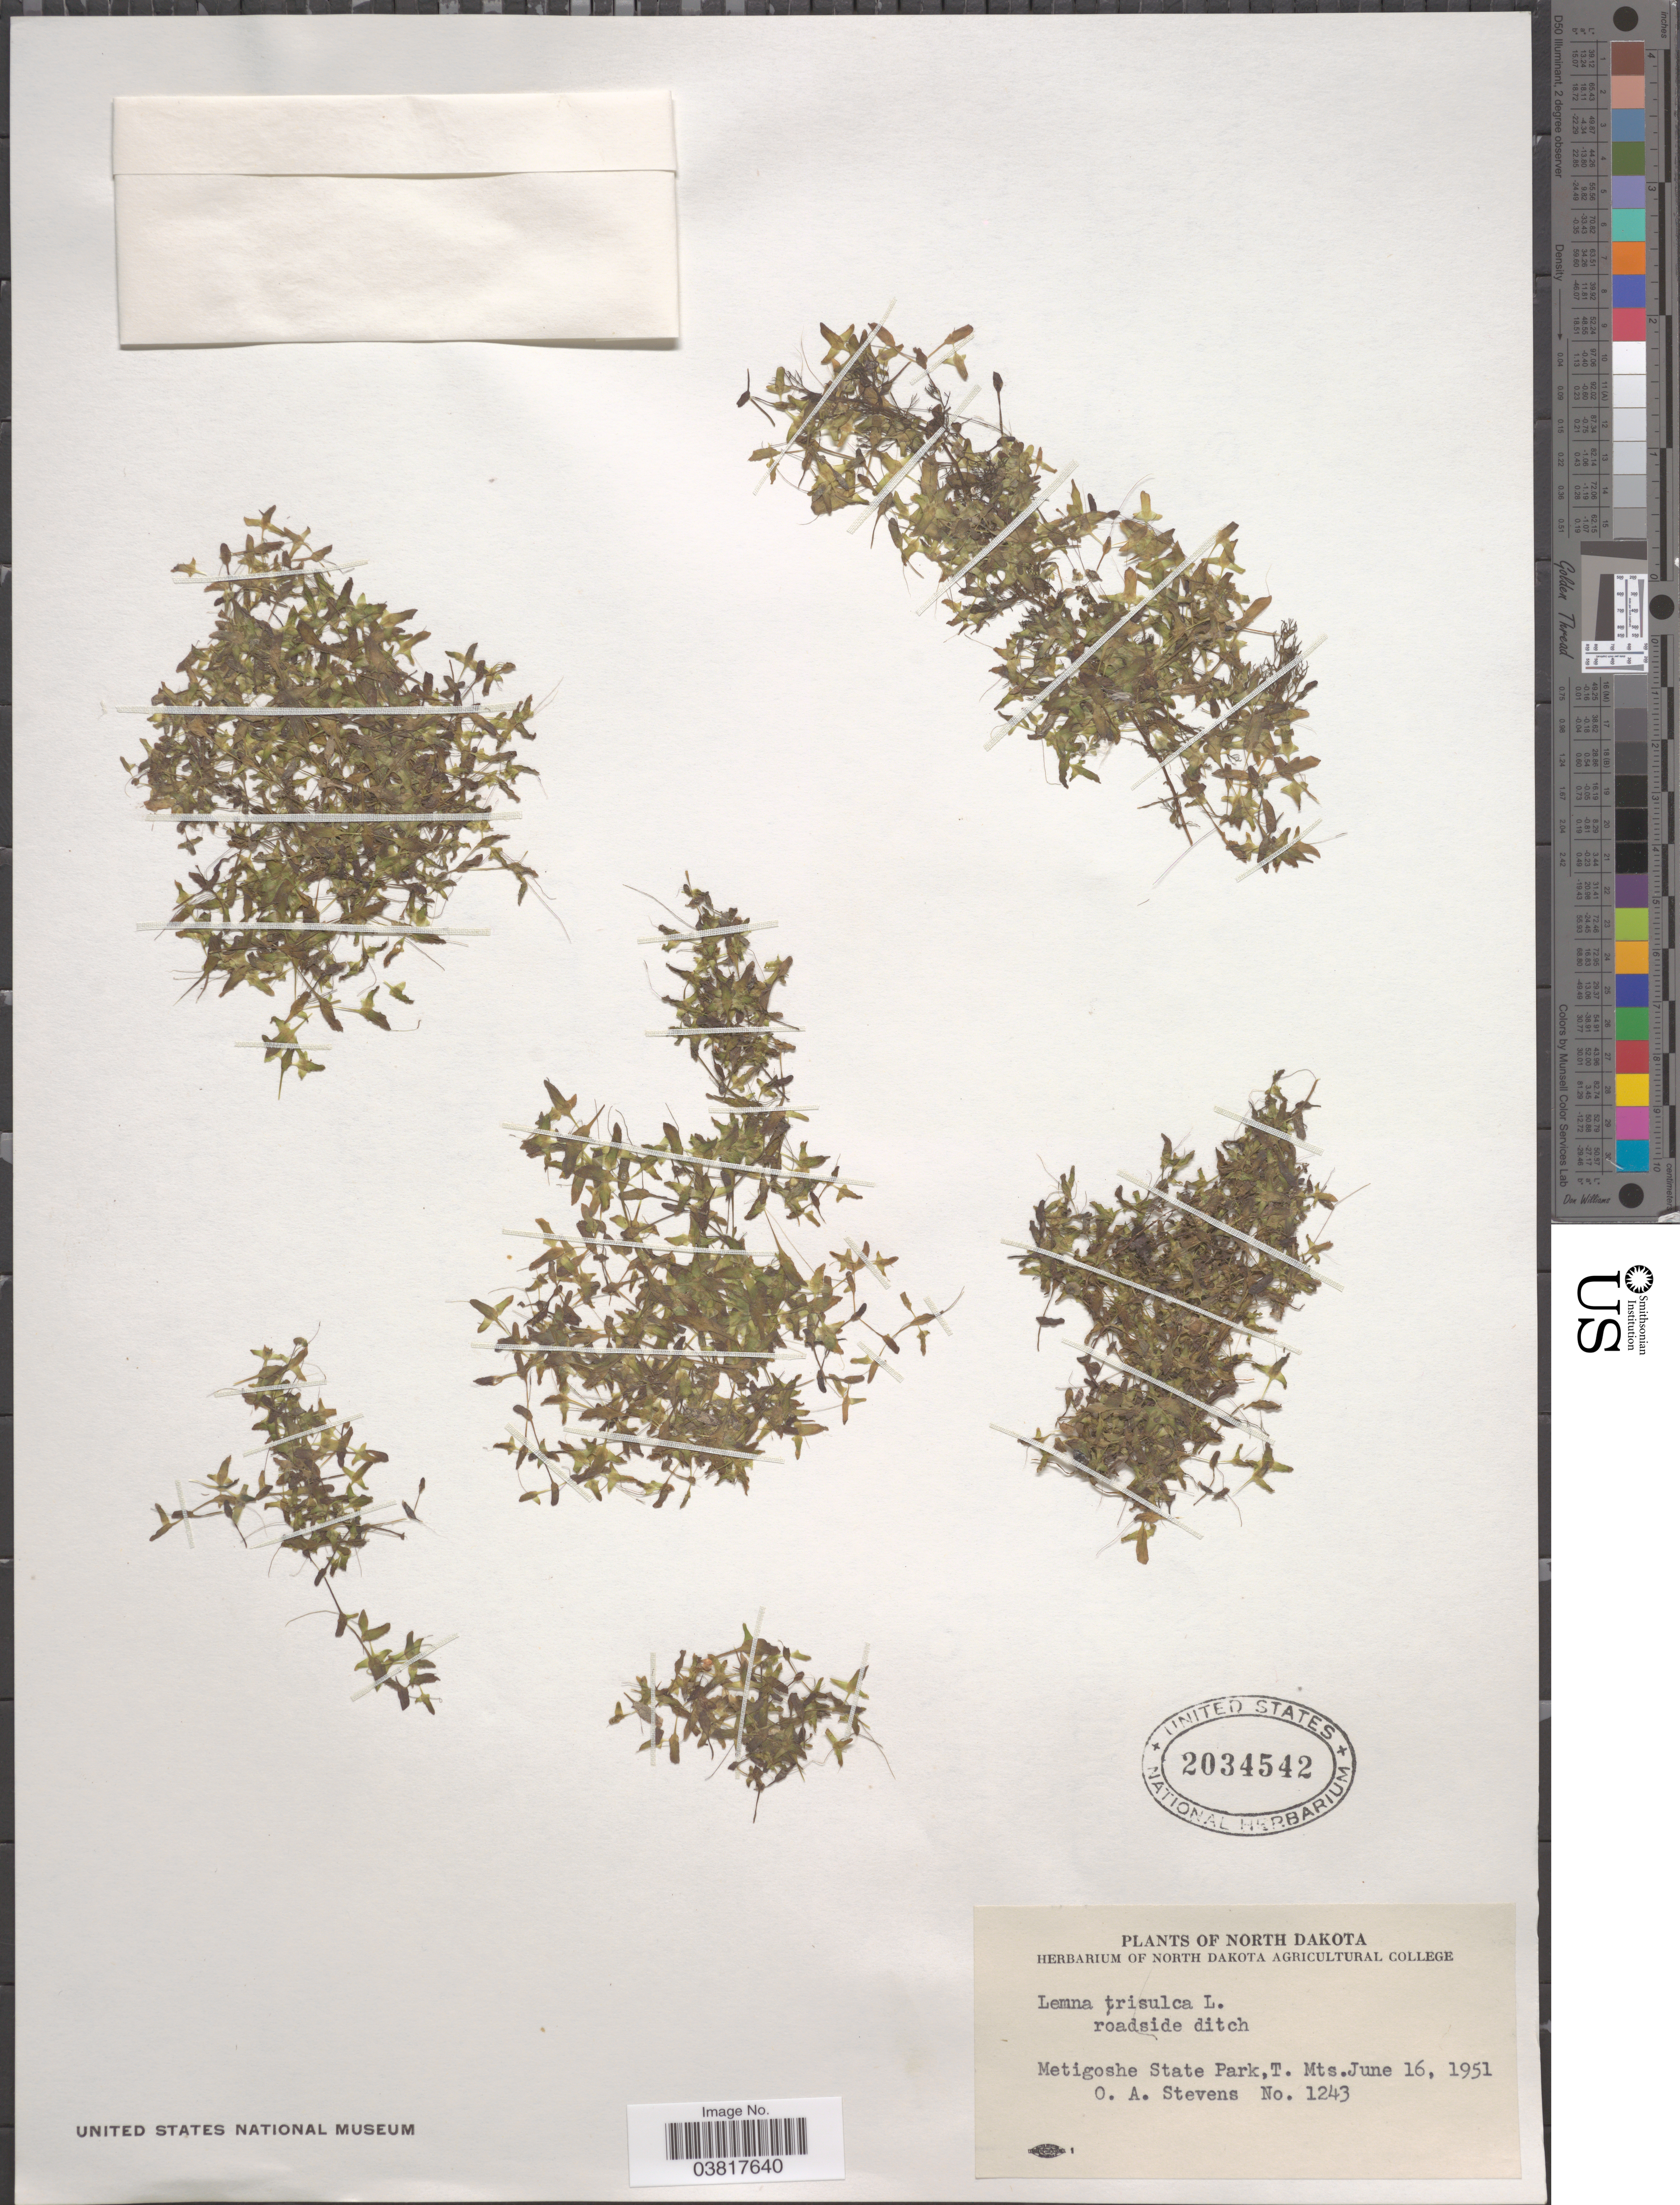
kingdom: Plantae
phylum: Tracheophyta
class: Liliopsida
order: Alismatales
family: Araceae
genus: Lemna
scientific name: Lemna trisulca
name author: L.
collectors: O. A. Stevens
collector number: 1243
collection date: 1951-06-16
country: United States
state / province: North Dakota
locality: Metigoshe State Park, T. Mts.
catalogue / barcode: US 2034542